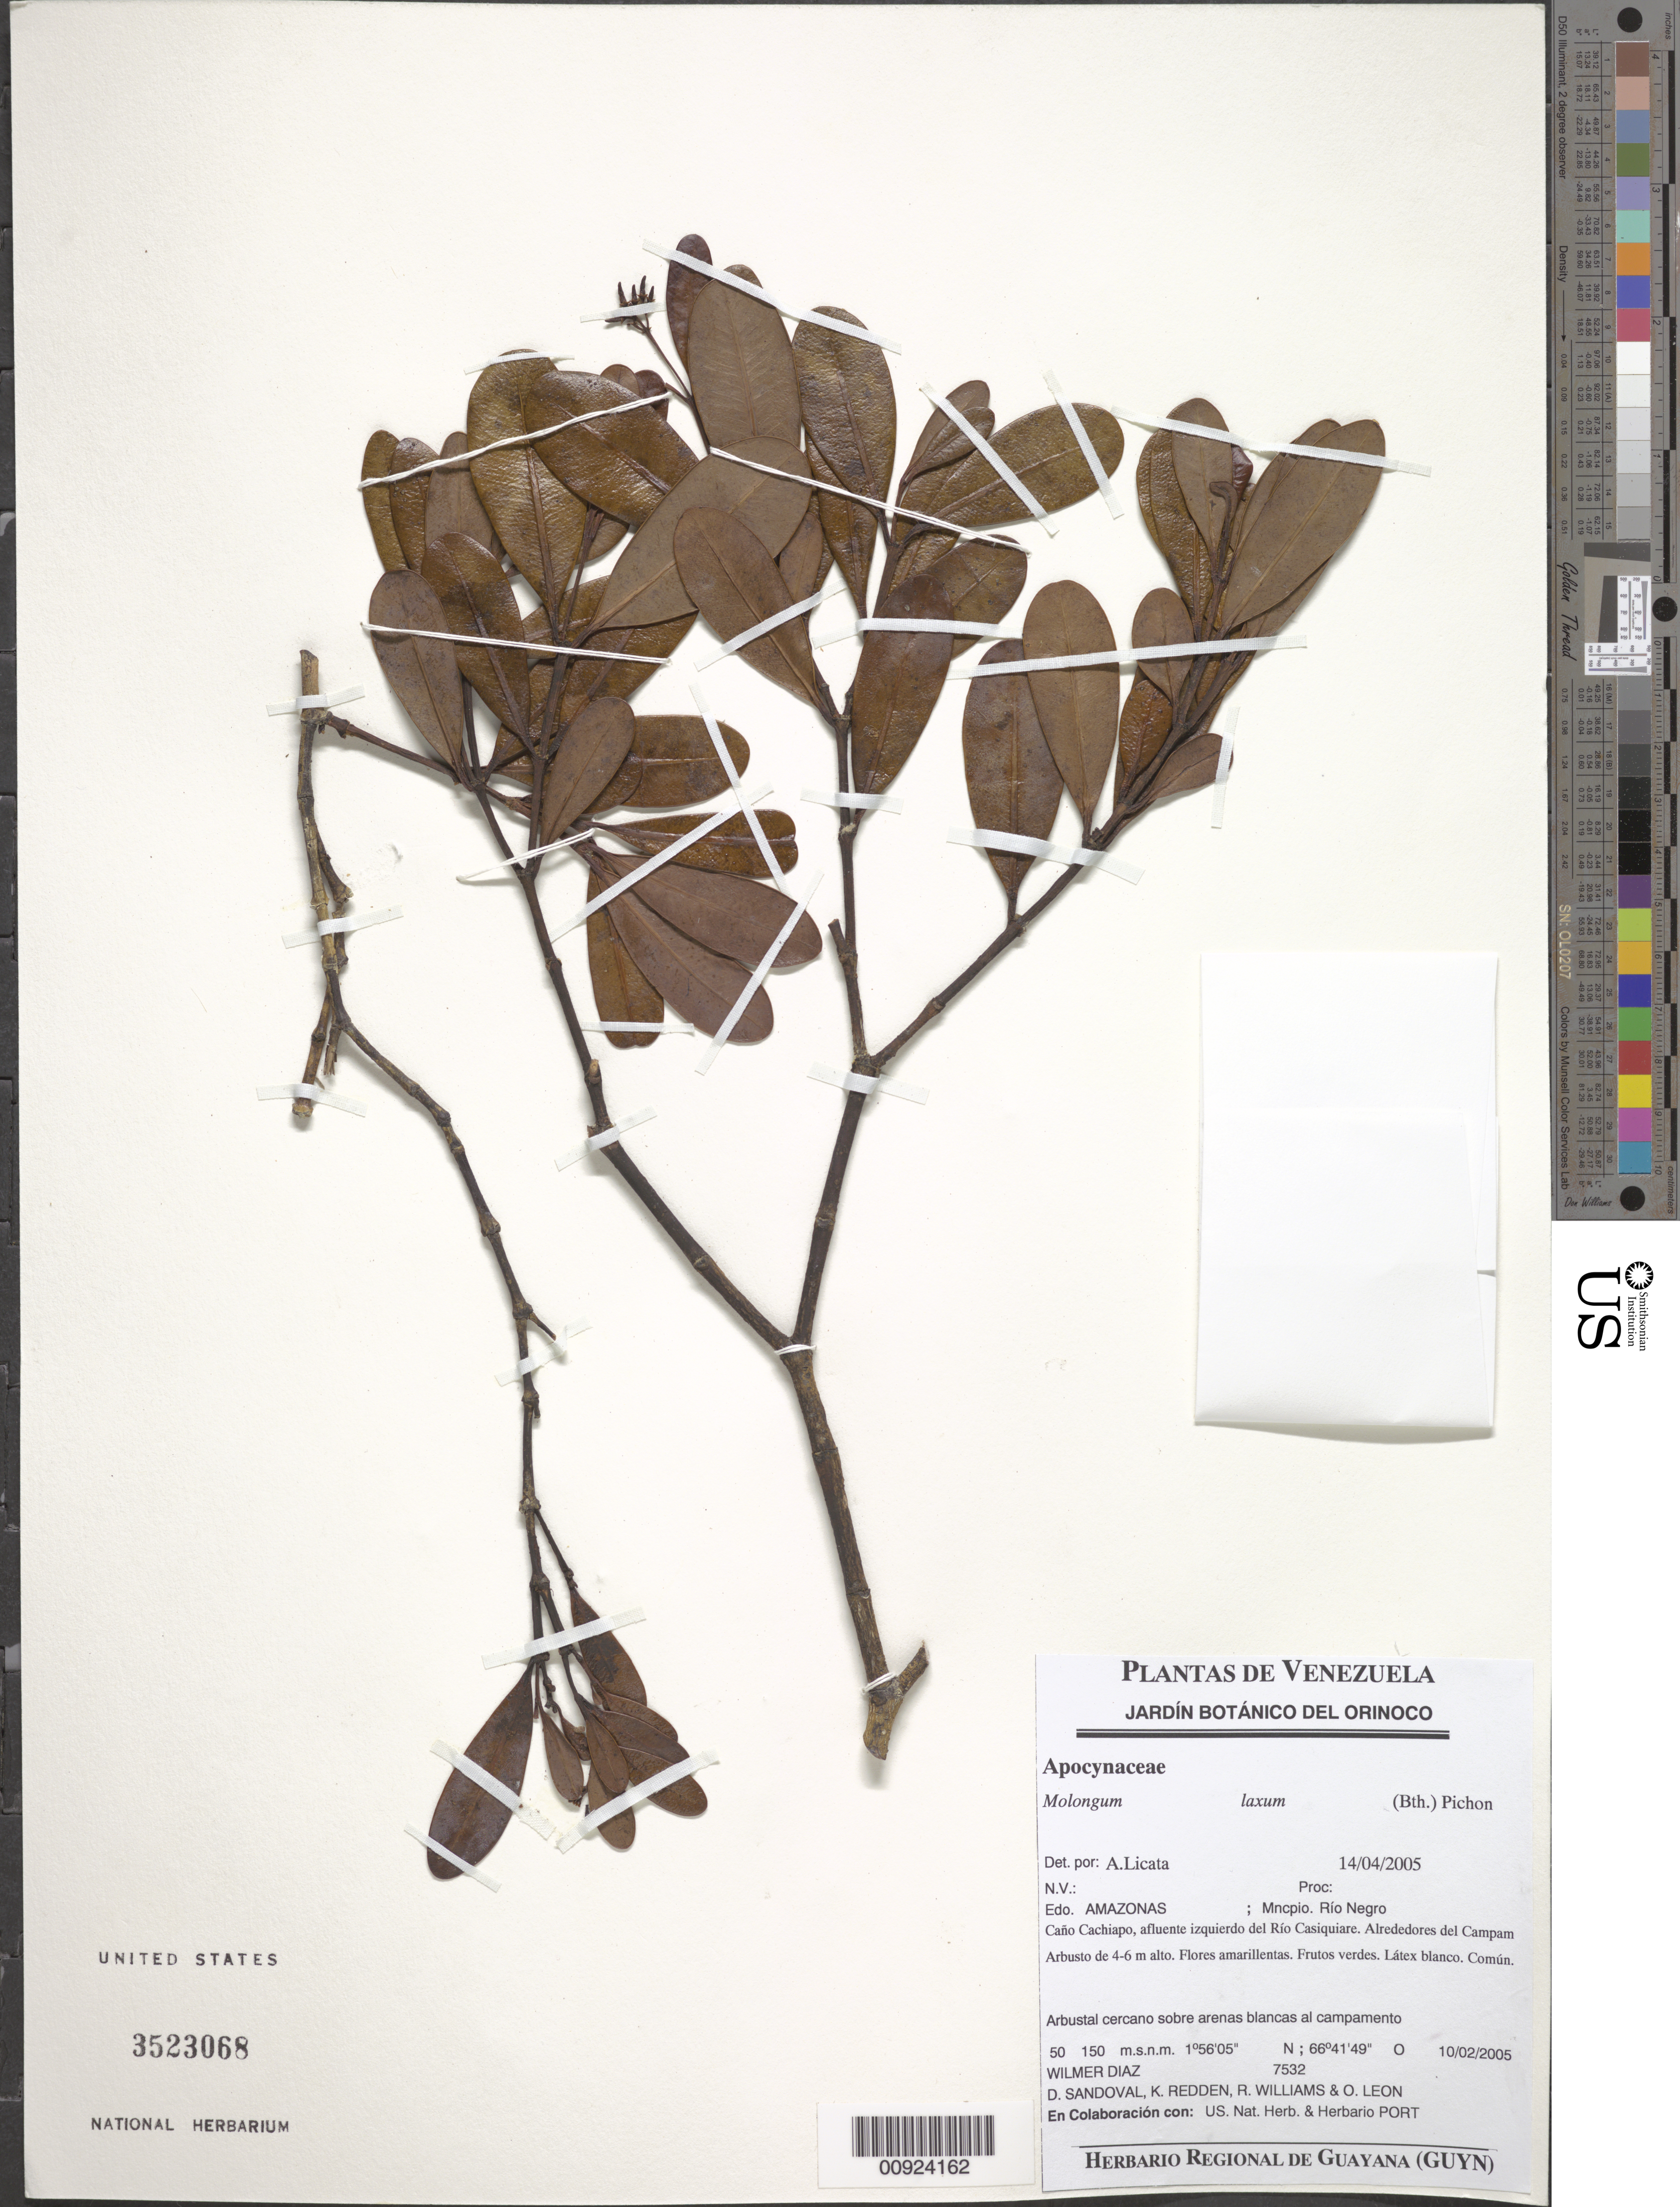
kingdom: Plantae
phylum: Tracheophyta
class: Magnoliopsida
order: Gentianales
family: Apocynaceae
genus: Molongum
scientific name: Molongum laxum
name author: (Benth.) Pichon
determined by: Licata, A., (PORT), Univ. Nac. Exp. de los Llanos Ezequiel Zamora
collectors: W. Díaz P., D. Sandoval, K. M. Redden, R. Williams & O. León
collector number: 7532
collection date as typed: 10-Feb-05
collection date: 2005-02-10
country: Venezuela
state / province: Amazonas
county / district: Río Negro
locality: Caño Cachiapo, afluente izquierdo del Río Casiquaire, alrededores del Campamento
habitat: Arbustal cercano sobre arenas blancas al campamento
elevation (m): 50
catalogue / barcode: US 3523068